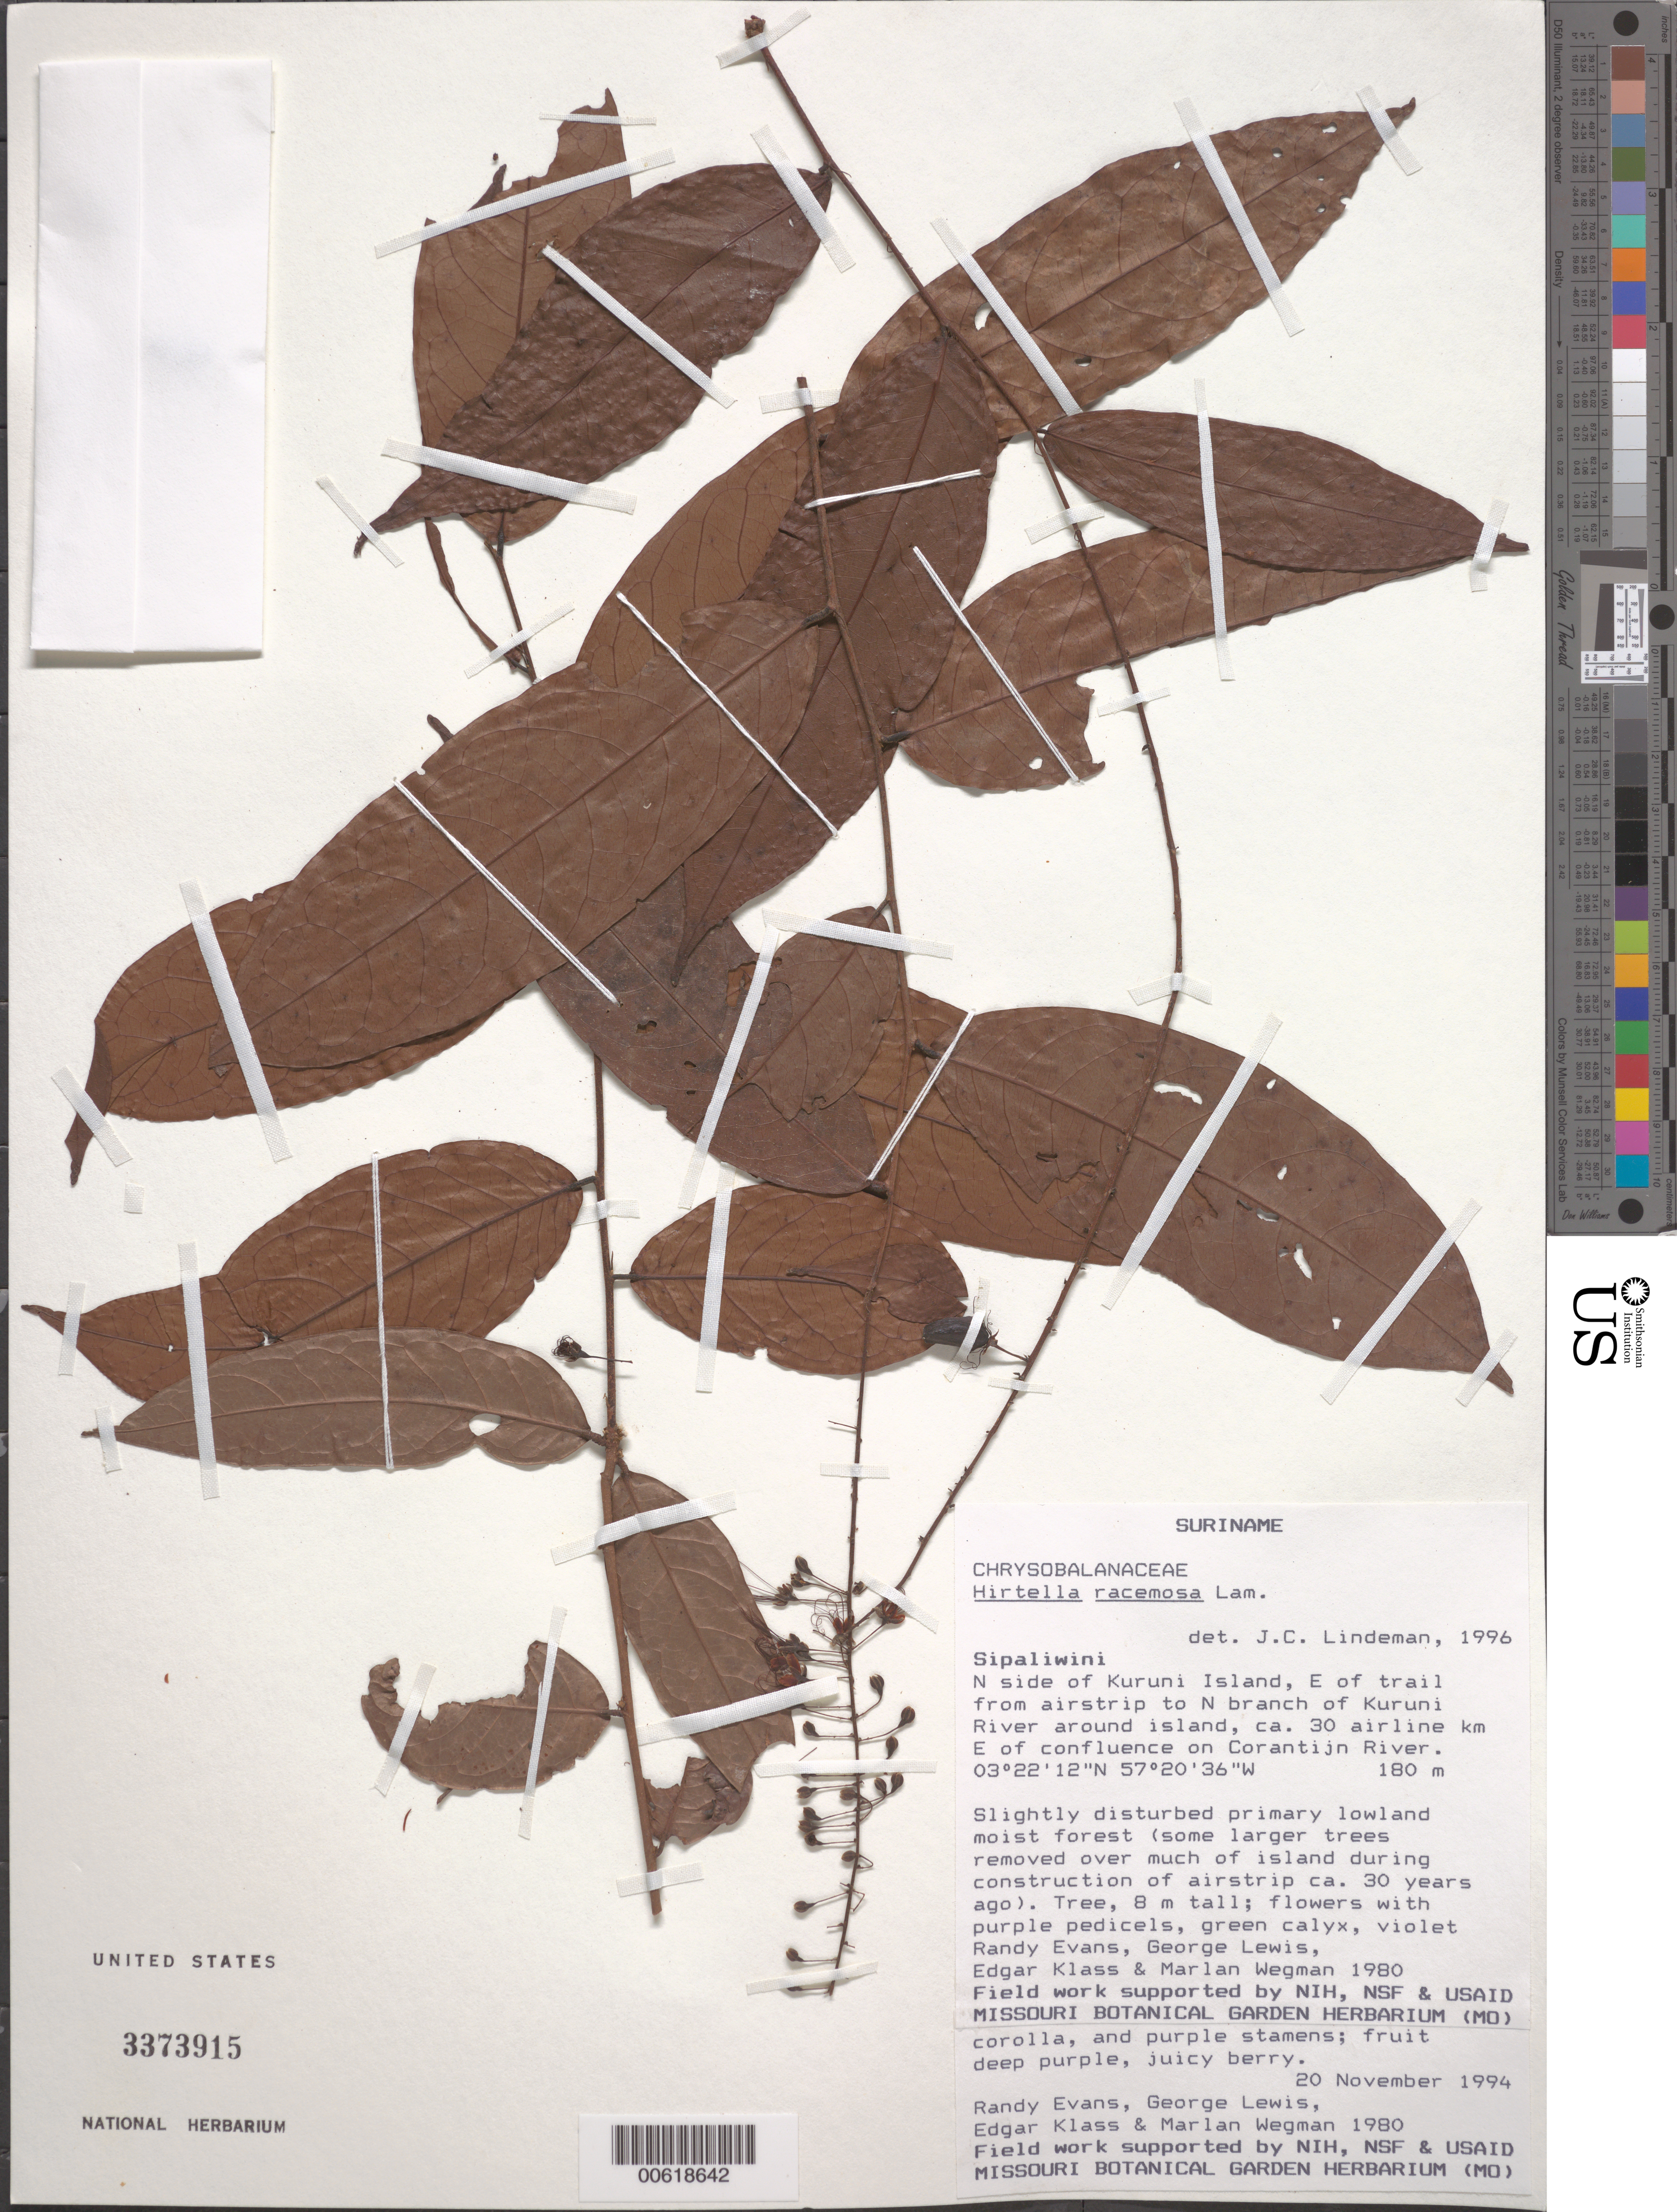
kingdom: Plantae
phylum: Tracheophyta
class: Magnoliopsida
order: Malpighiales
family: Chrysobalanaceae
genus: Hirtella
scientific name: Hirtella racemosa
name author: Lam.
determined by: Lindeman, J. C.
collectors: R. Evans, G. Lewis, E. Klass & M. Wegman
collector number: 1980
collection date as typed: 20-Nov-94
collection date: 1994-11-20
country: Suriname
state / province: Sipaliwini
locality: Kuruni Island, N side, E of trail from airstrip to N branch of Kuruni R., ca 30 airline km E of confluence on Corantijn R.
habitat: Slightly disturbed primary lowland moist forest (some larger trees removed over much of island during construction of airstrip ca. 30 years ago)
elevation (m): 180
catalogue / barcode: US 3373915